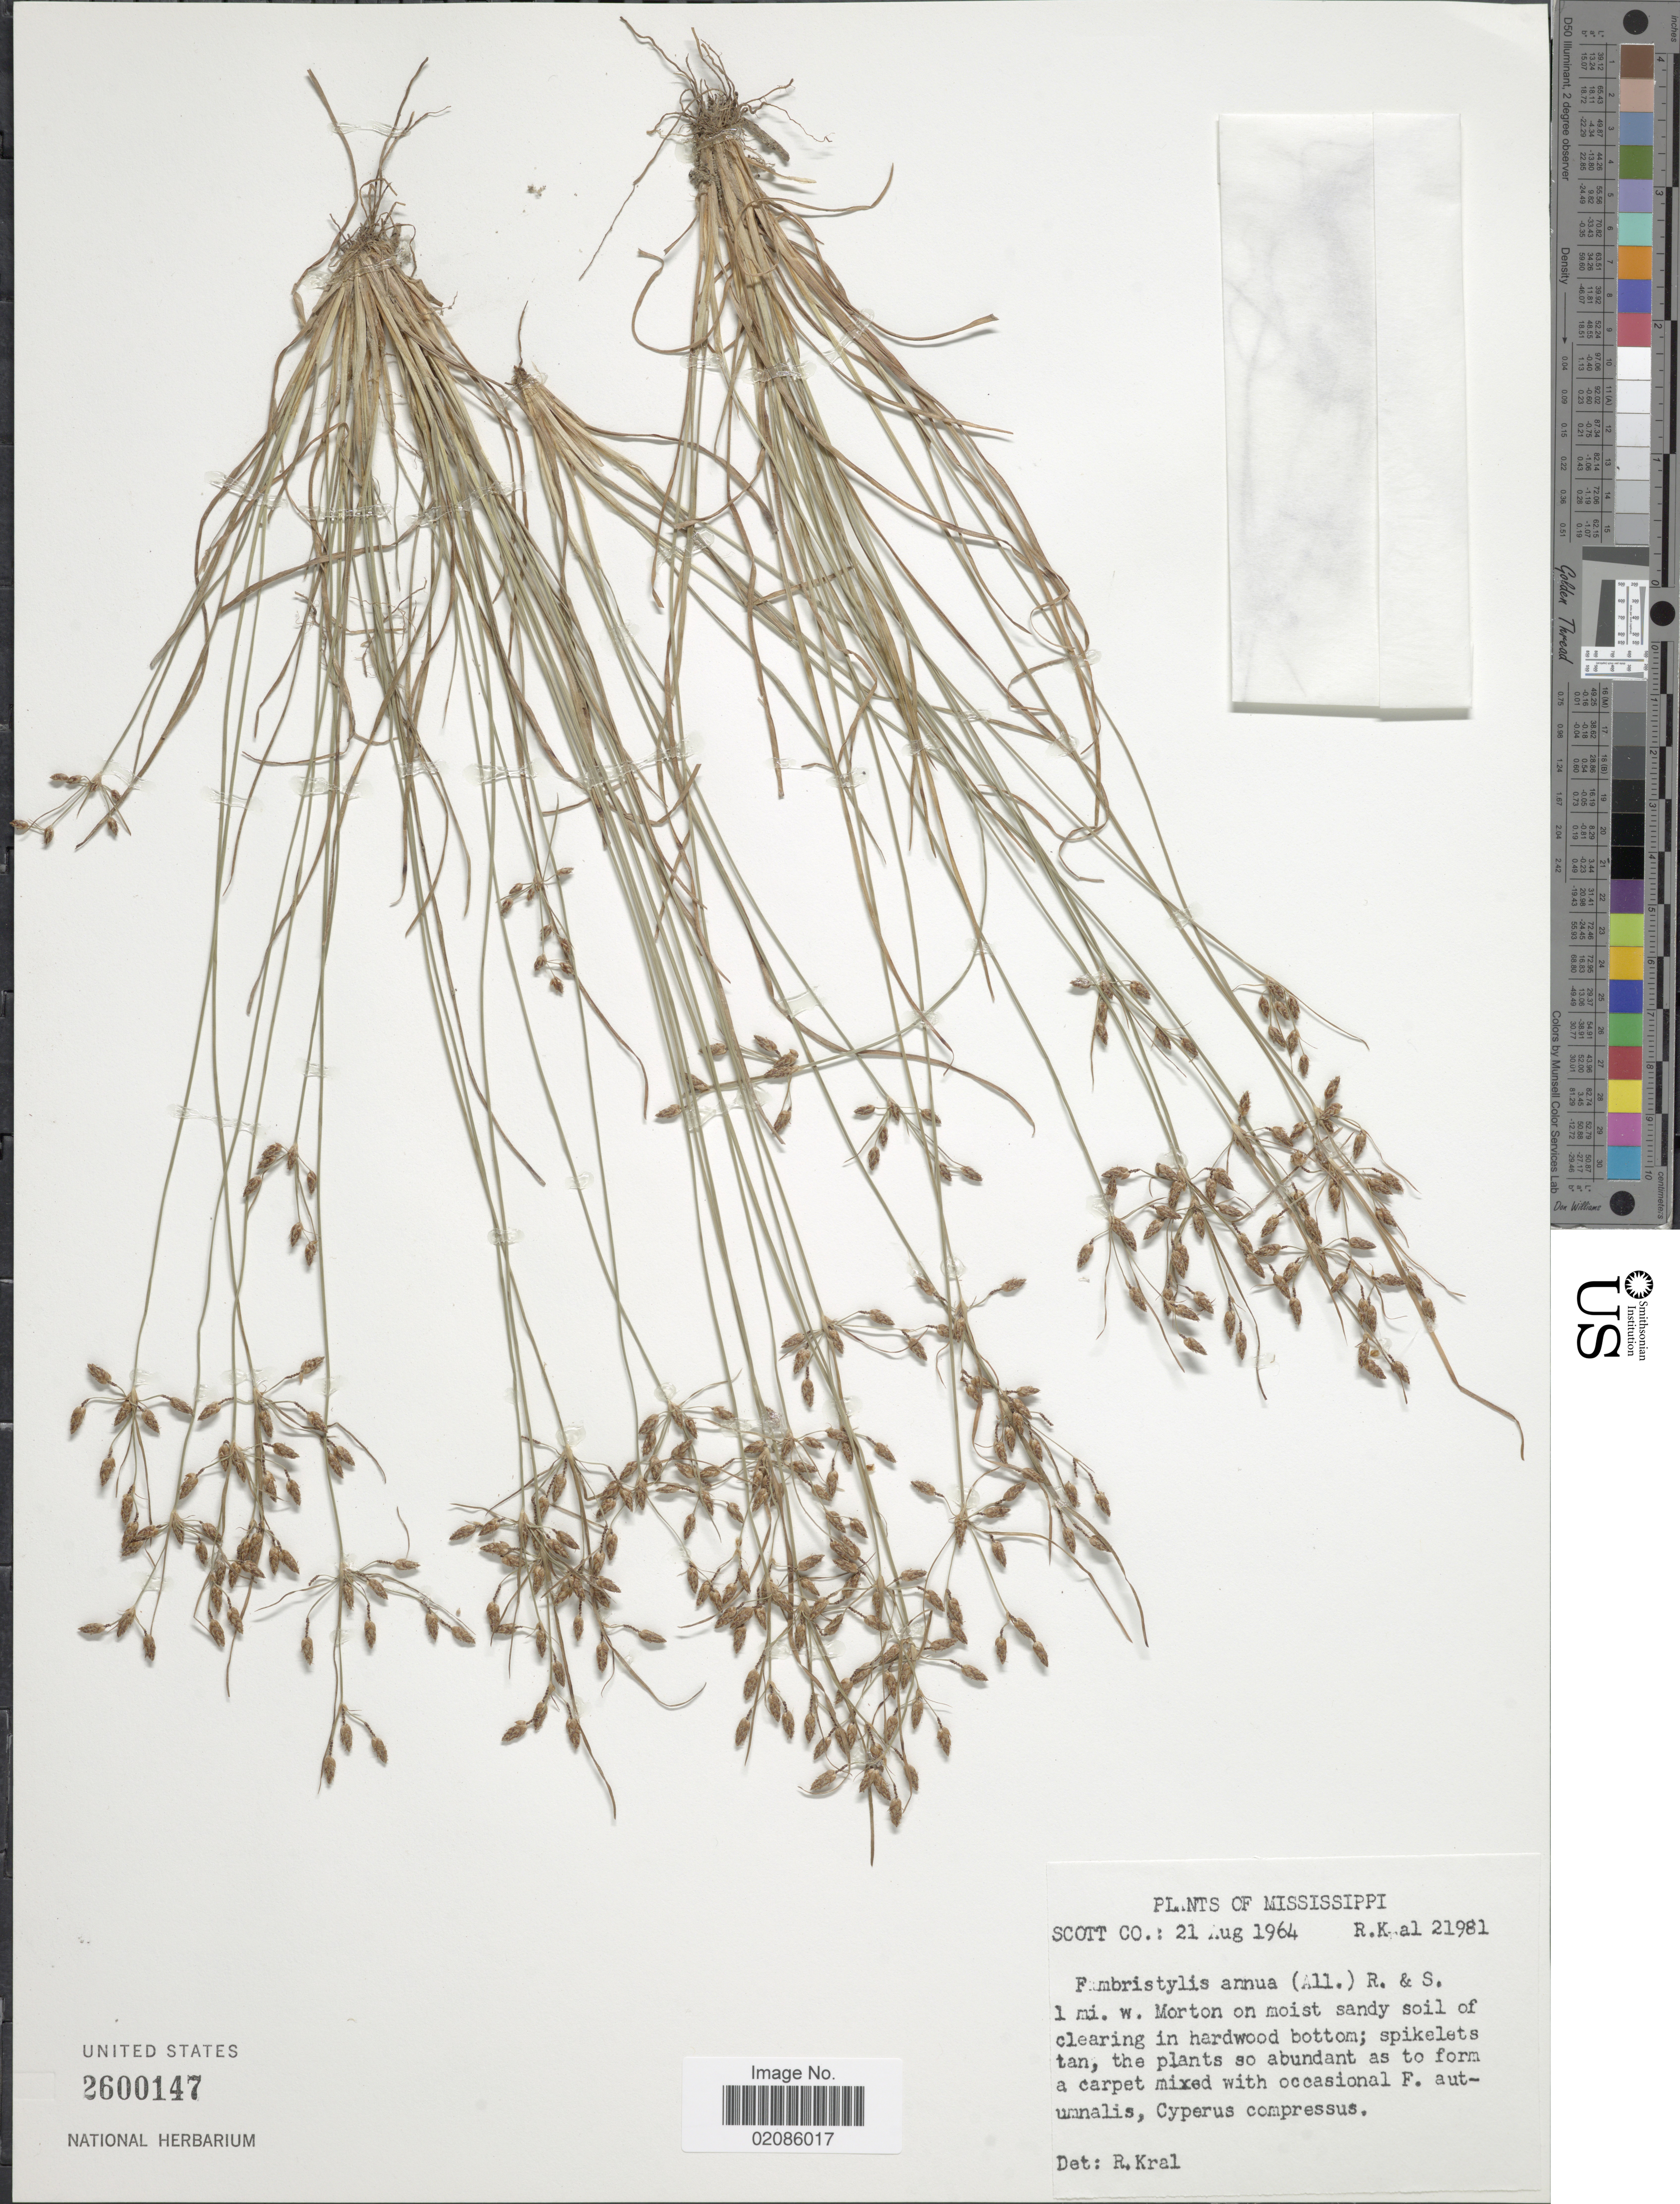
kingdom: Plantae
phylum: Tracheophyta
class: Liliopsida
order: Poales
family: Cyperaceae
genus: Fimbristylis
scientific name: Fimbristylis annua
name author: (All.) Roem. & Schult.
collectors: R. Kral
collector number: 21981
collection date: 1964-08-21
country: United States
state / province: Mississippi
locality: Scott Co. 1 mi. w. Morton on moist sandy soil of clearing in hardwood bottom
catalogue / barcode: US 2600147